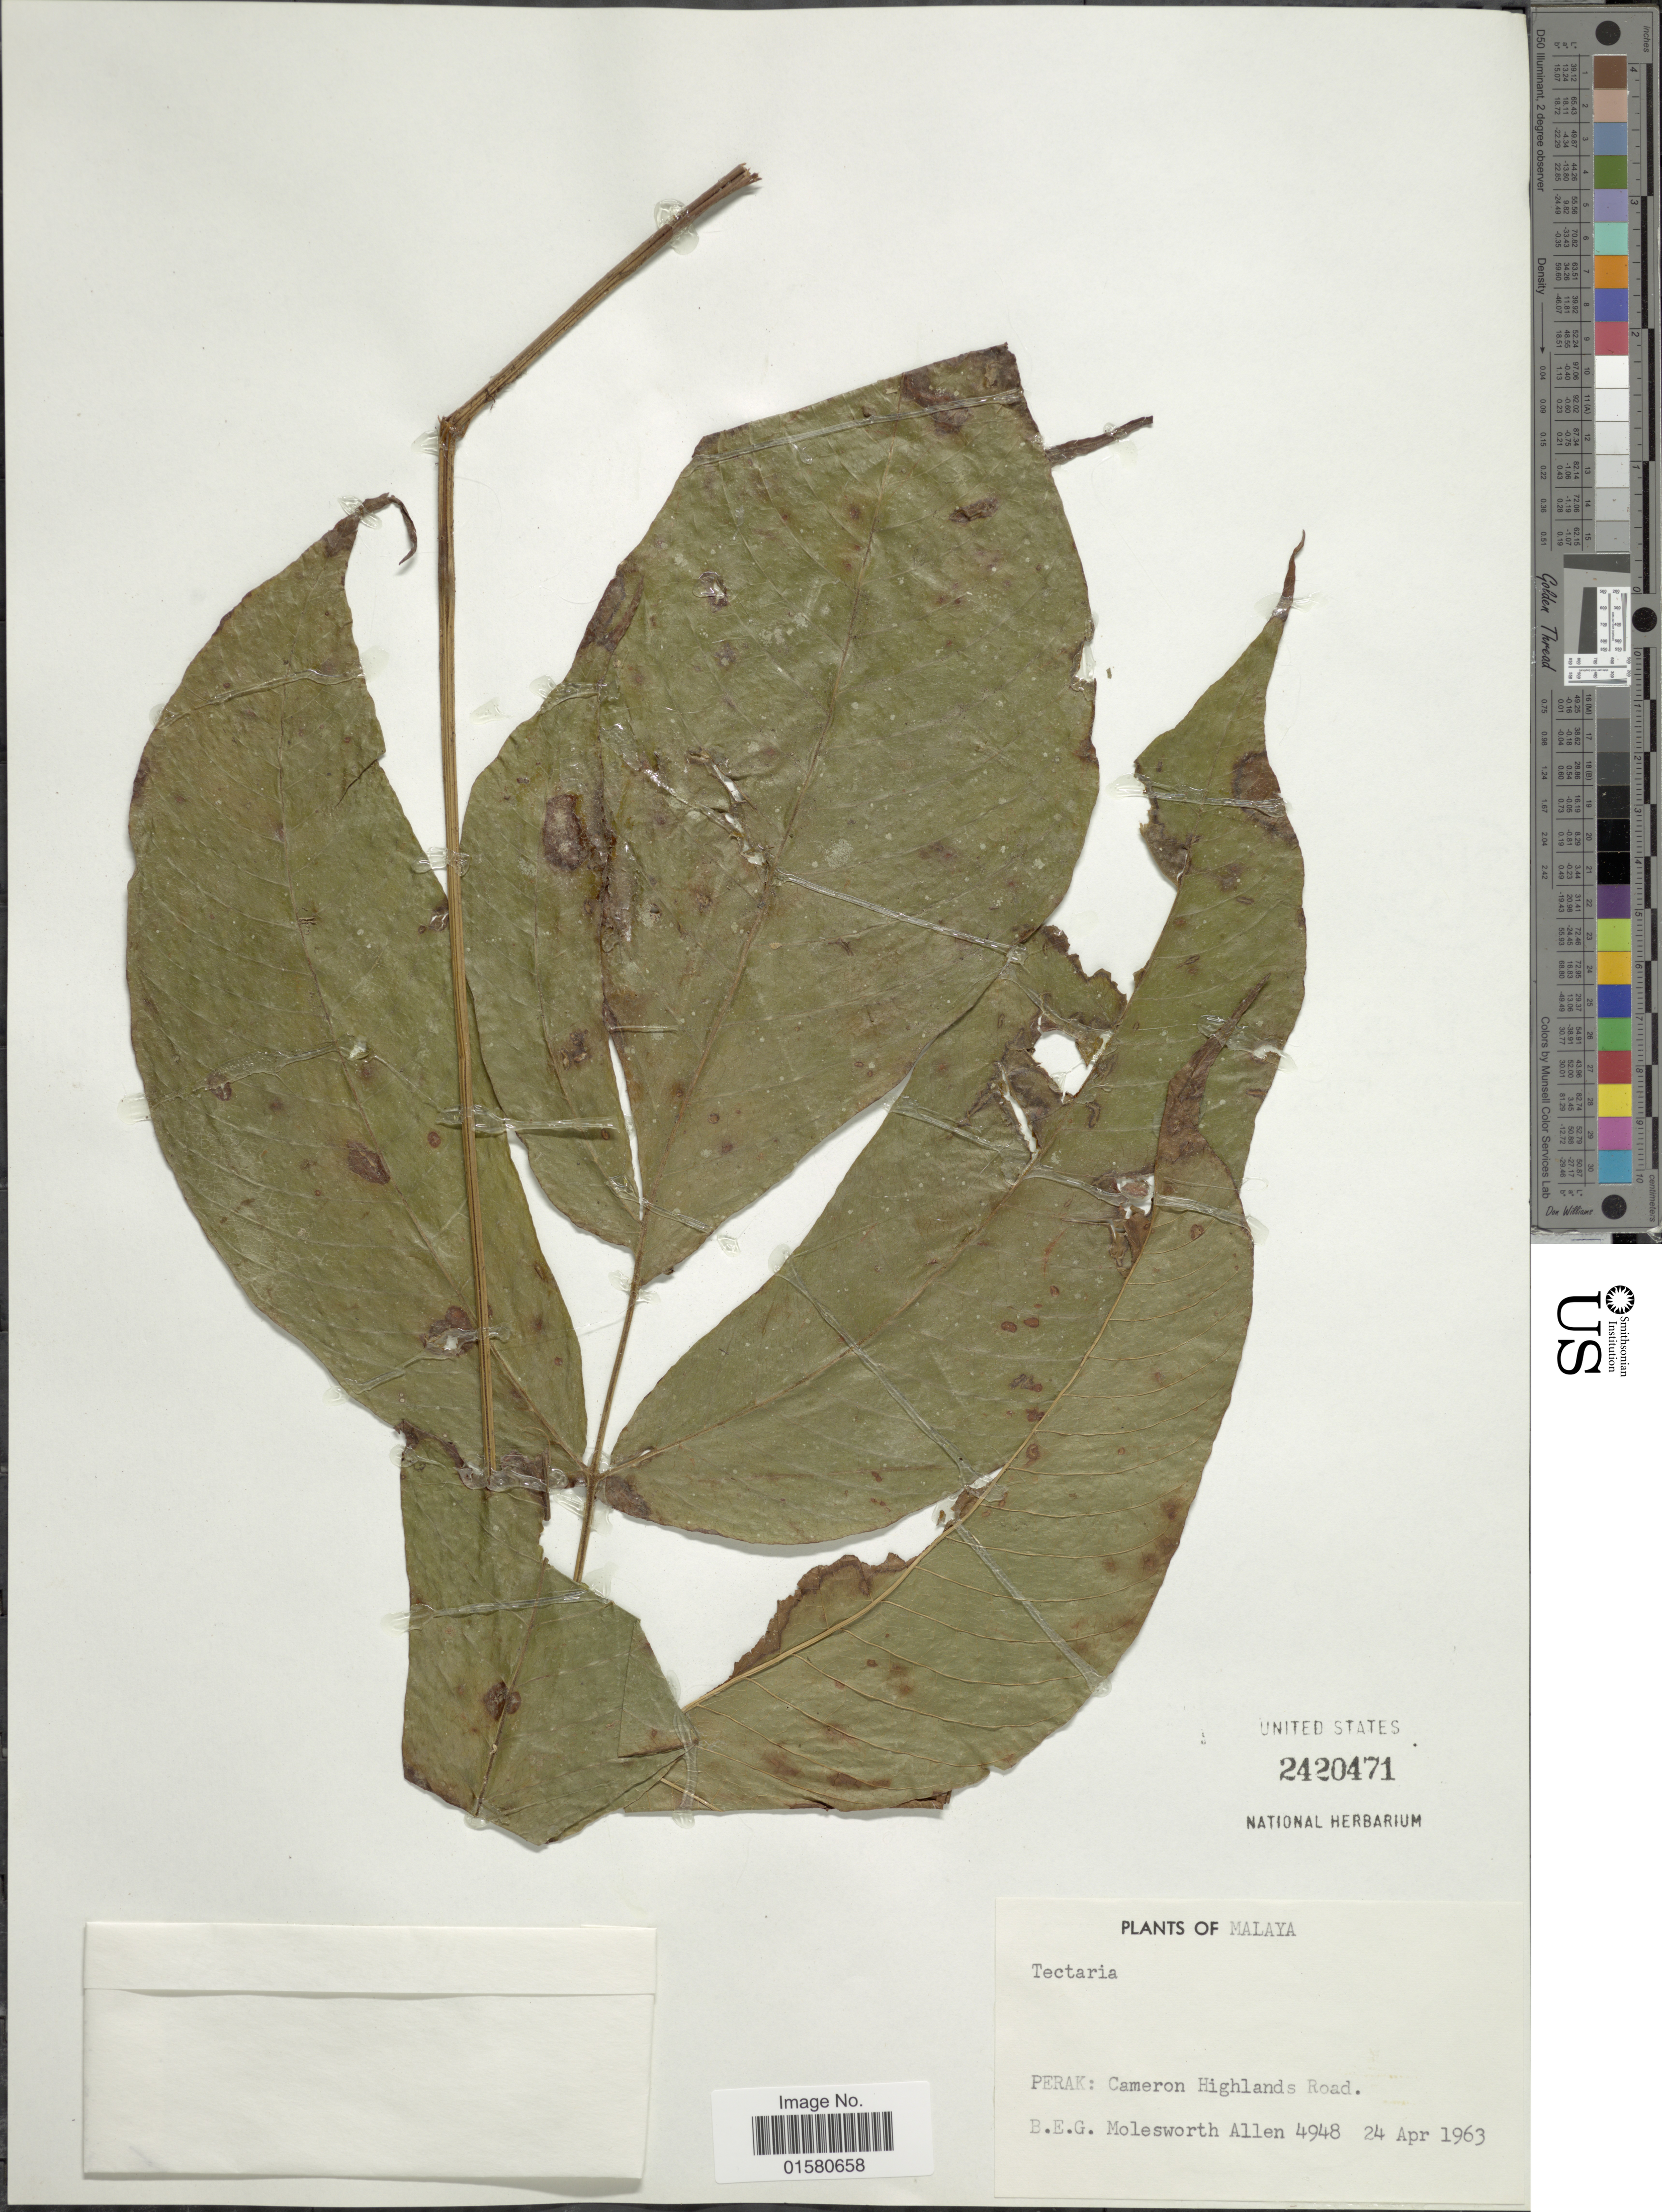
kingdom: Plantae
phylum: Tracheophyta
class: Polypodiopsida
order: Polypodiales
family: Tectariaceae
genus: Tectaria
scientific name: Tectaria sp.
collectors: B. E. G. Molesworth-Allen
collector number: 4948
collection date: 1963-04-24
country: Malaysia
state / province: Perak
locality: Cameron Highlands Road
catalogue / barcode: US 2420471